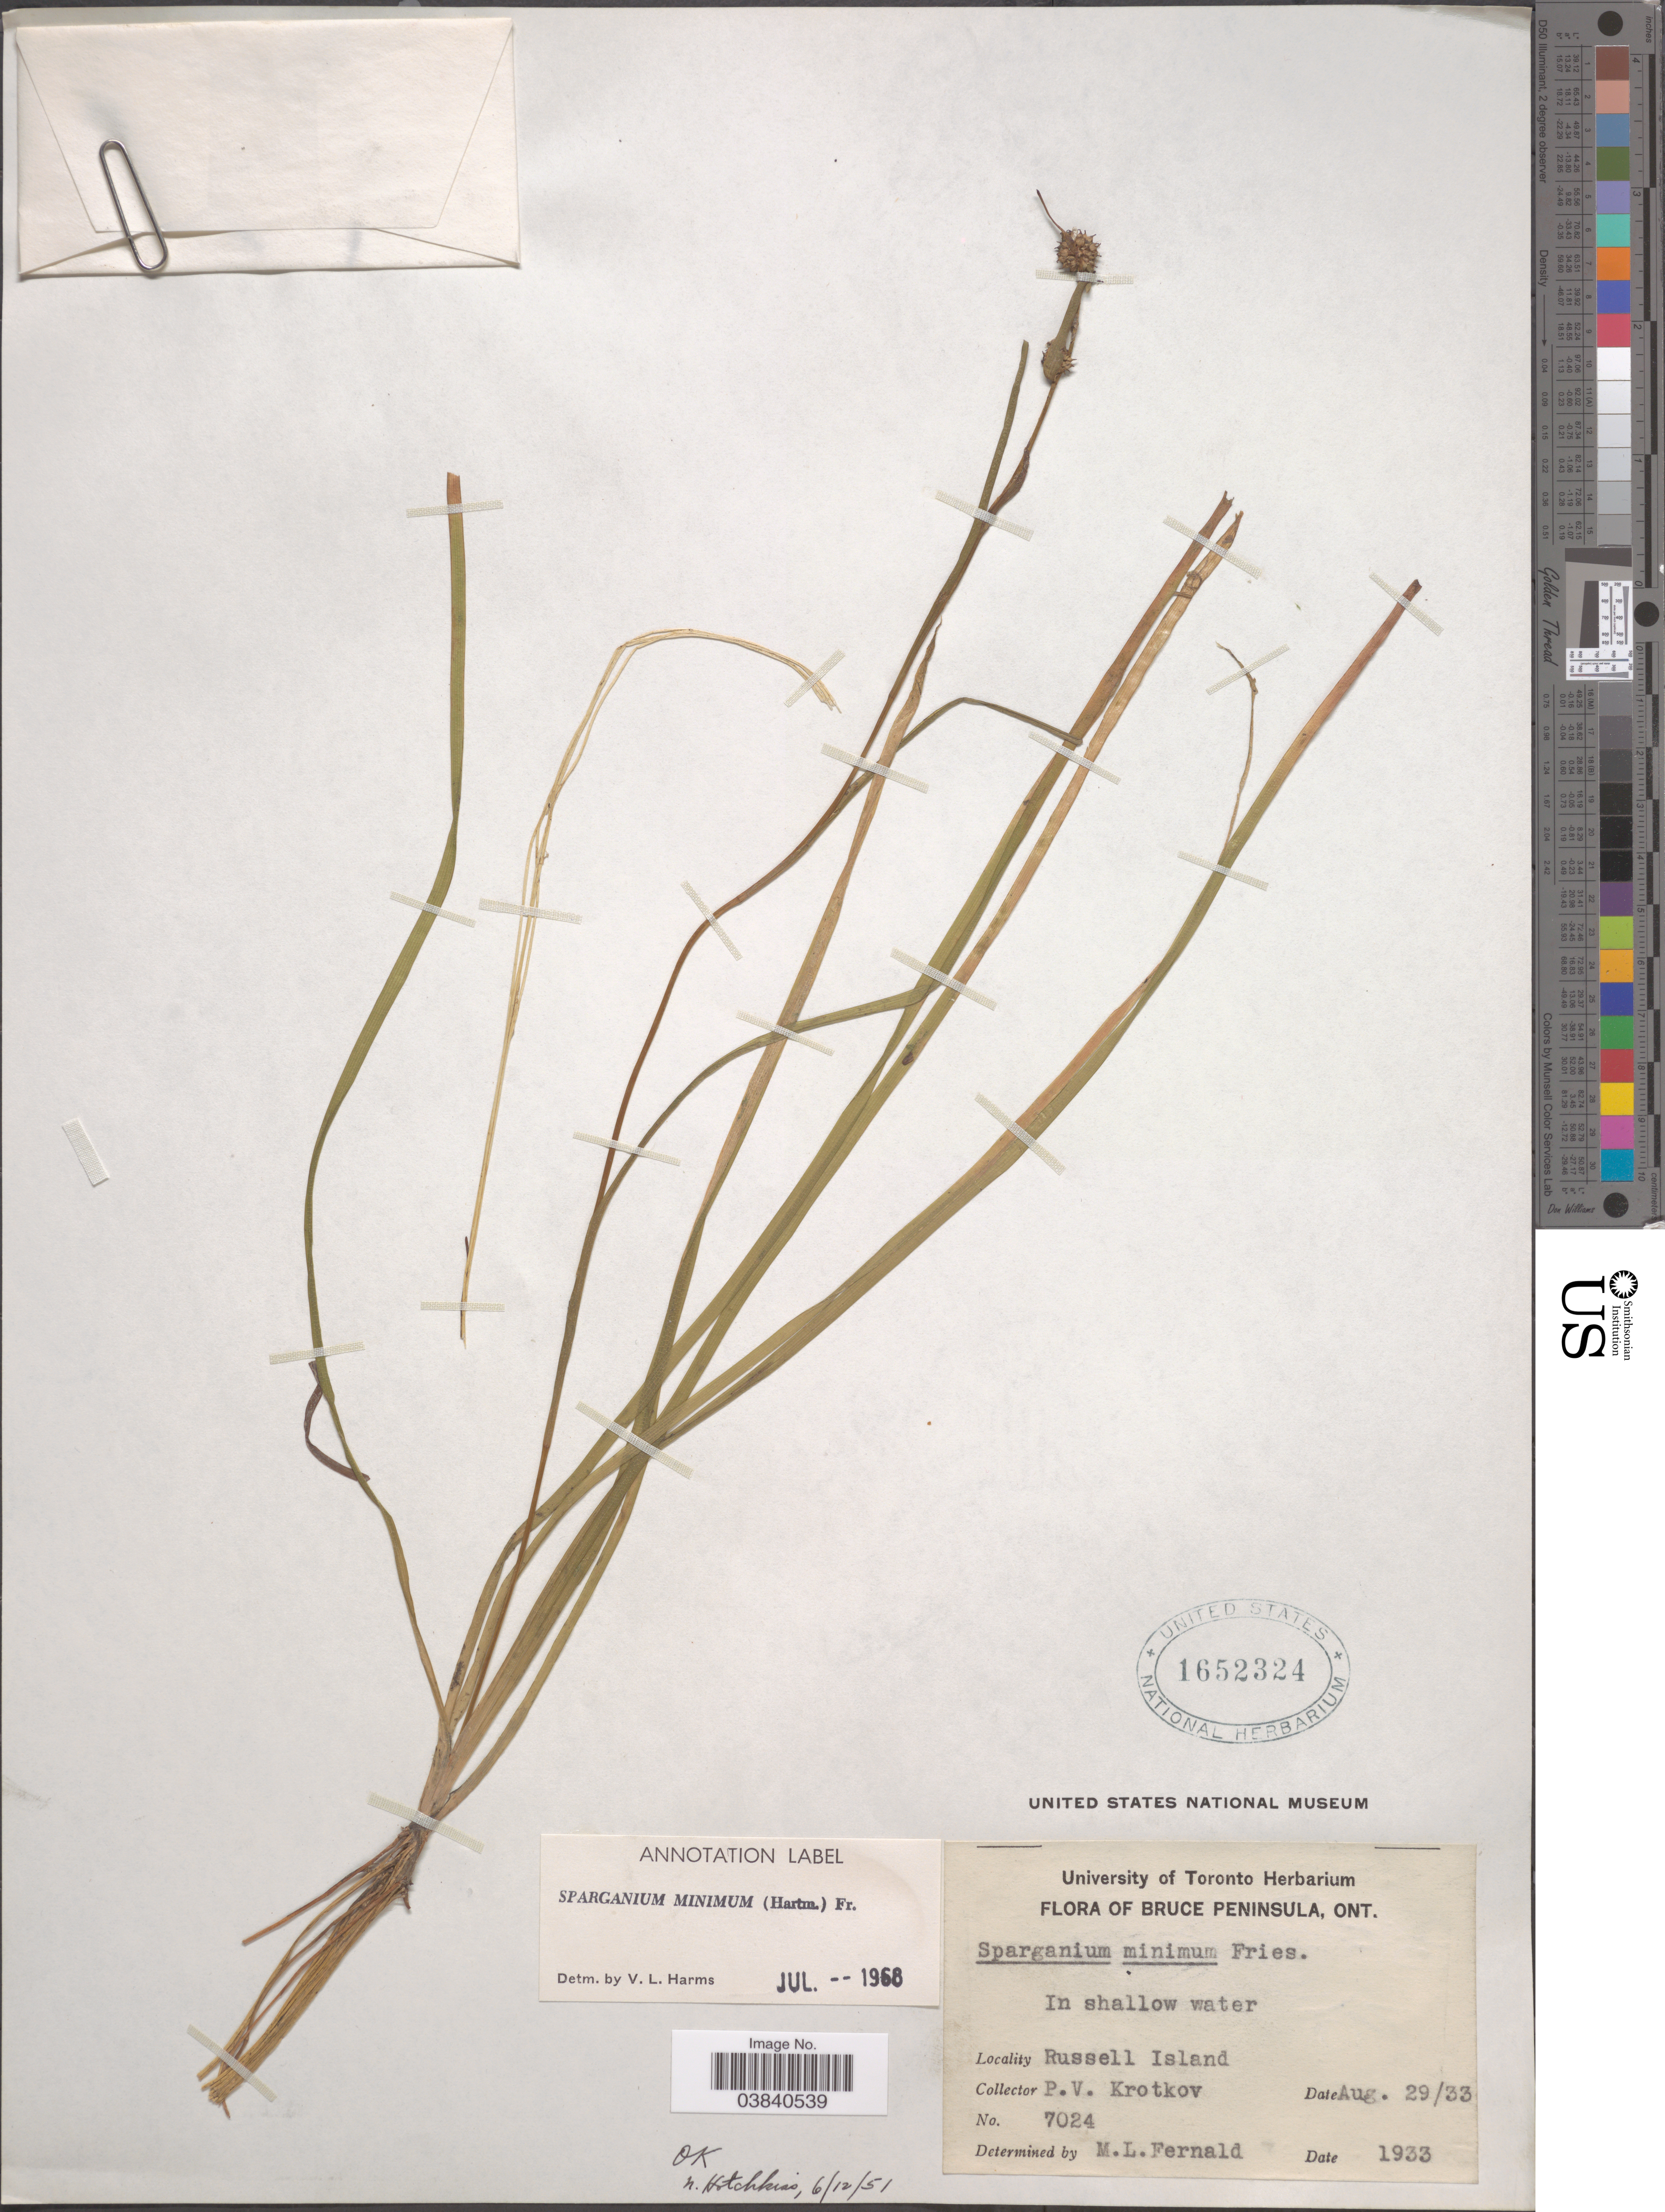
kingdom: Plantae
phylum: Tracheophyta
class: Liliopsida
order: Poales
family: Typhaceae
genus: Sparganium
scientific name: Sparganium minimum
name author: Wallr.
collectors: P. V. Krotkov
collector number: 7024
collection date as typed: Transcribed d/m/y: 29/8/33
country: Canada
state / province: Ontario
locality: Bruce Peninsula. Russell Island.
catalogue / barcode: US 1652324